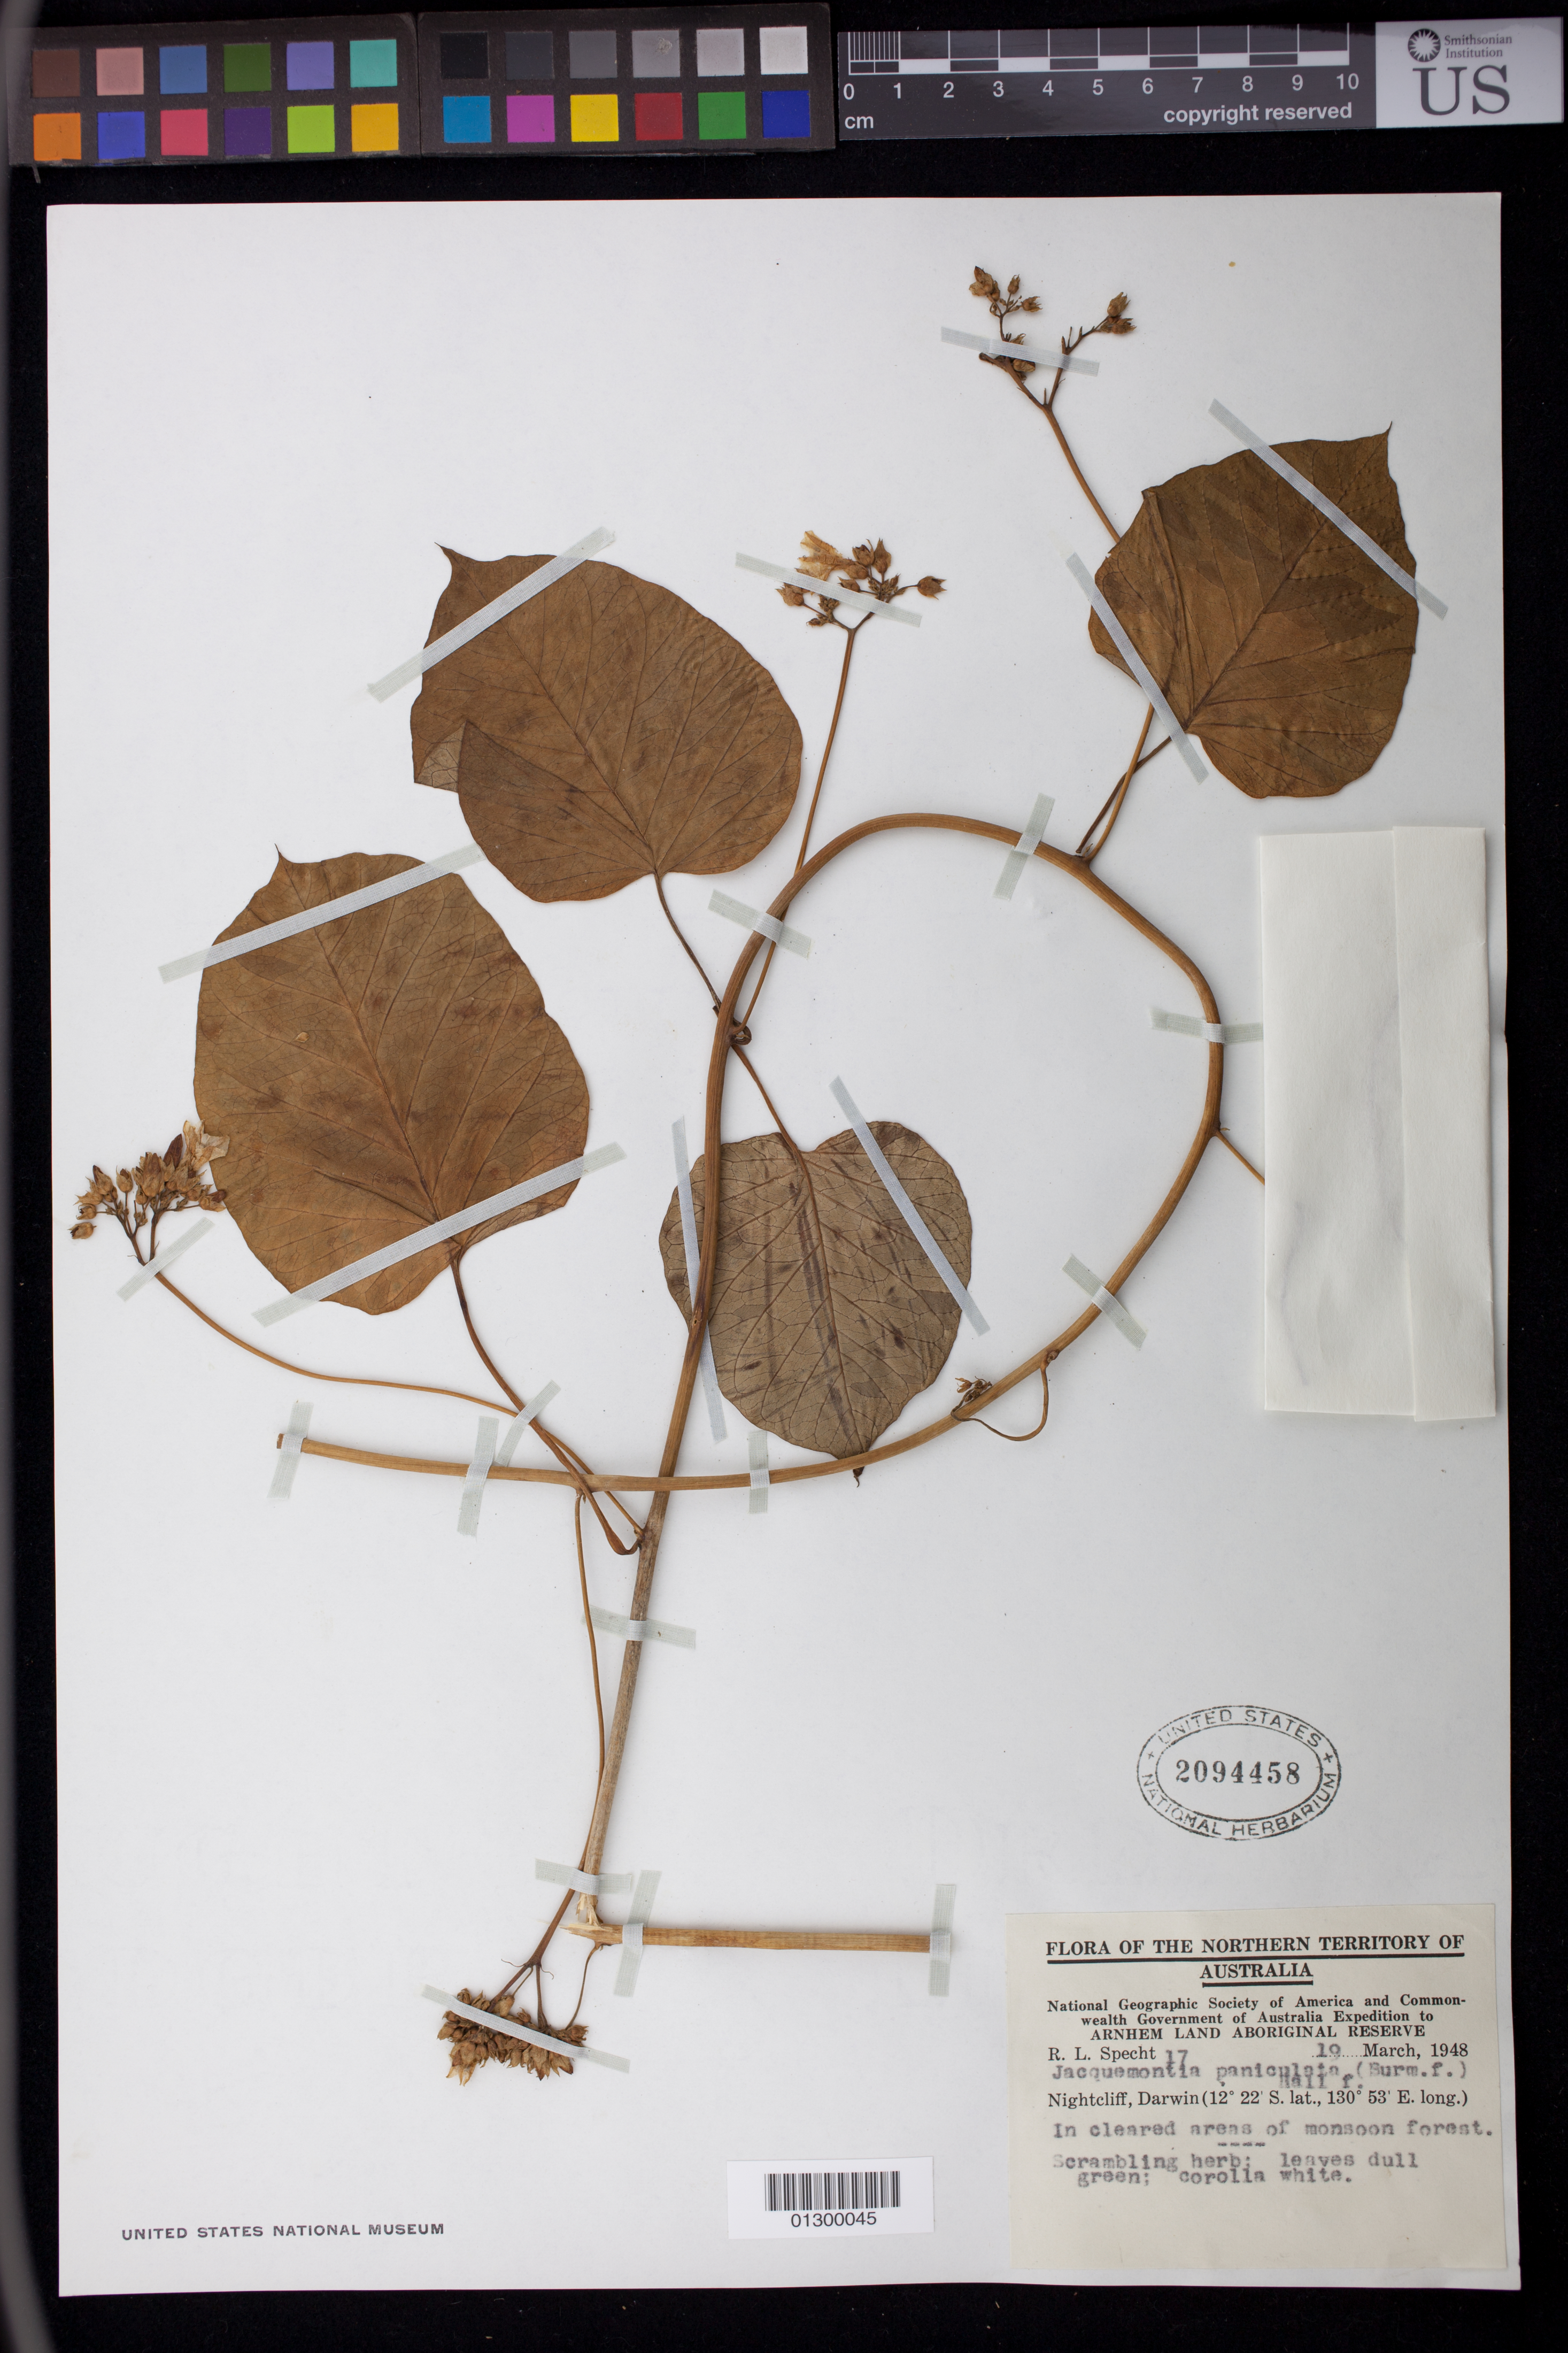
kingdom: Plantae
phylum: Tracheophyta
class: Magnoliopsida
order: Solanales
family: Convolvulaceae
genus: Jacquemontia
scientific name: Jacquemontia paniculata var. tomentosa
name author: (Warb.) Ooststr.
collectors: R. L. Specht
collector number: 17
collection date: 1948-03-19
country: Australia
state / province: Northern Territory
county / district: Darwin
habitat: In cleared areas of monsoon forest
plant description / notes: Scrambling herb; leaves dull green; corolla white.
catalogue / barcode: US 2094458